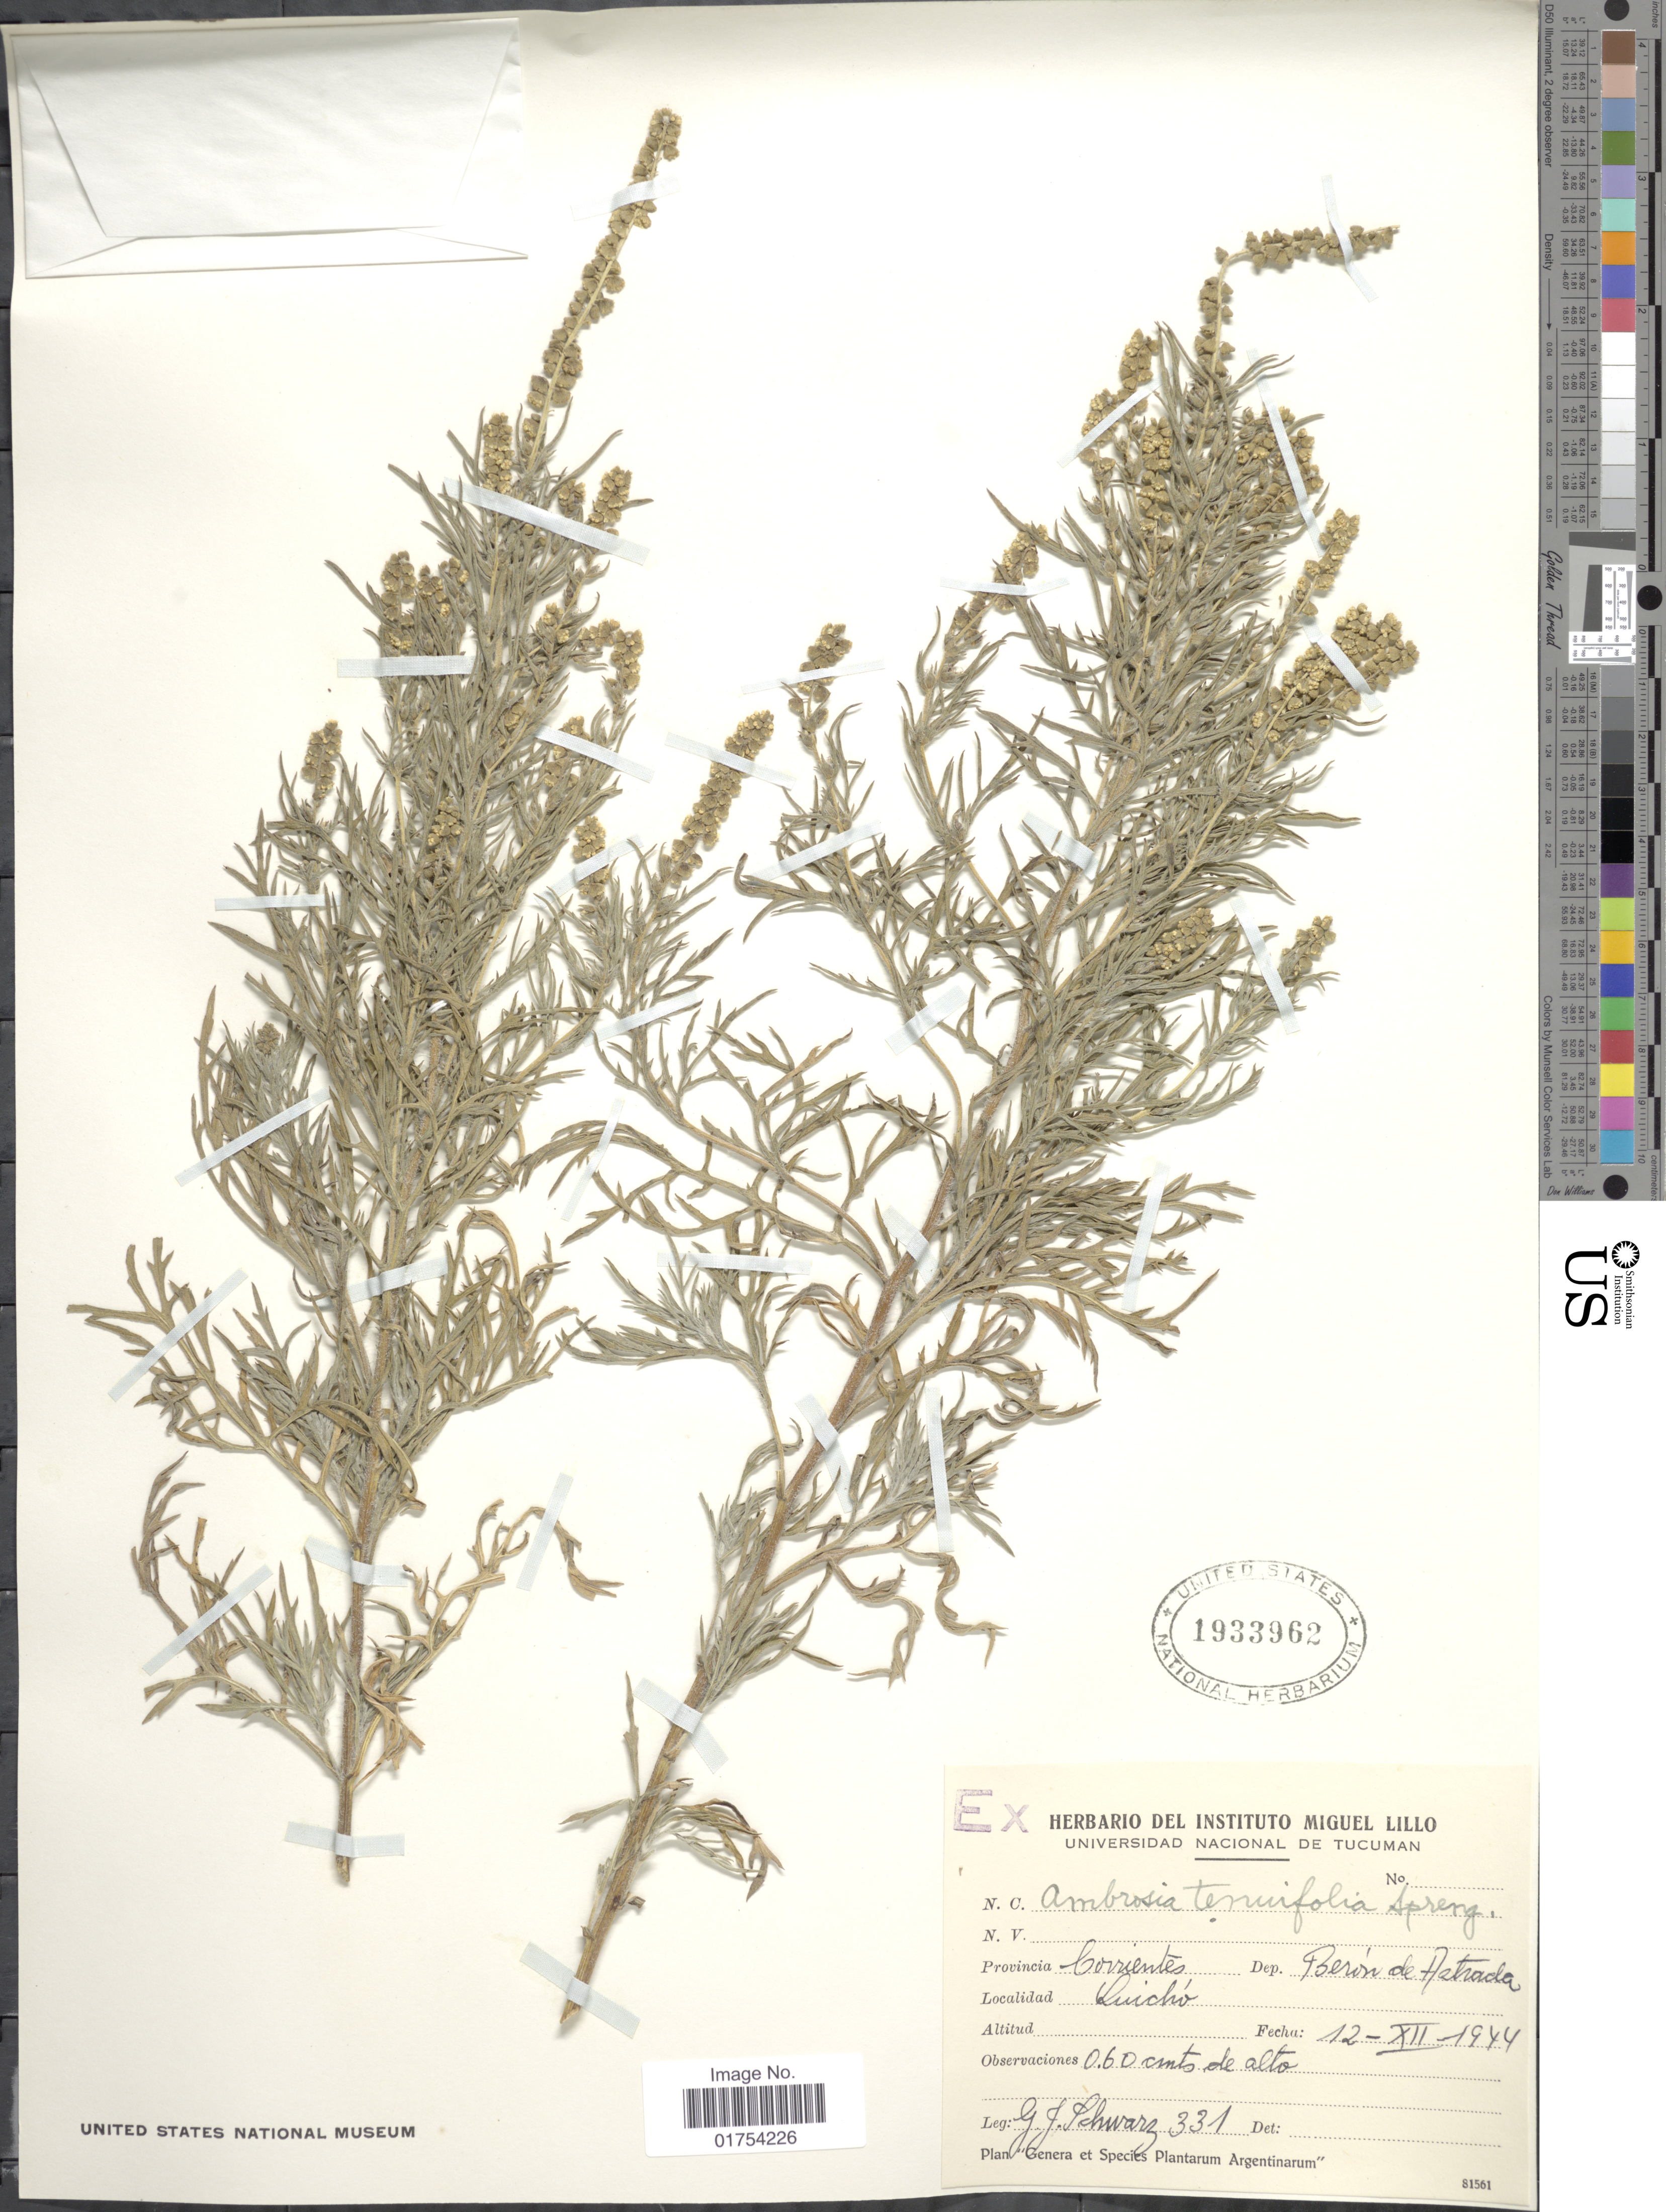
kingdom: Plantae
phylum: Tracheophyta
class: Magnoliopsida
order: Asterales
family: Asteraceae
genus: Ambrosia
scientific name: Ambrosia tenuifolia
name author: Spreng.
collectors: G. J. Schwarz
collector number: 331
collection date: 1944-12-12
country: Argentina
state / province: Corrientes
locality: Dep. Beron de Astrada, Quicho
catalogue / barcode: US 1933962